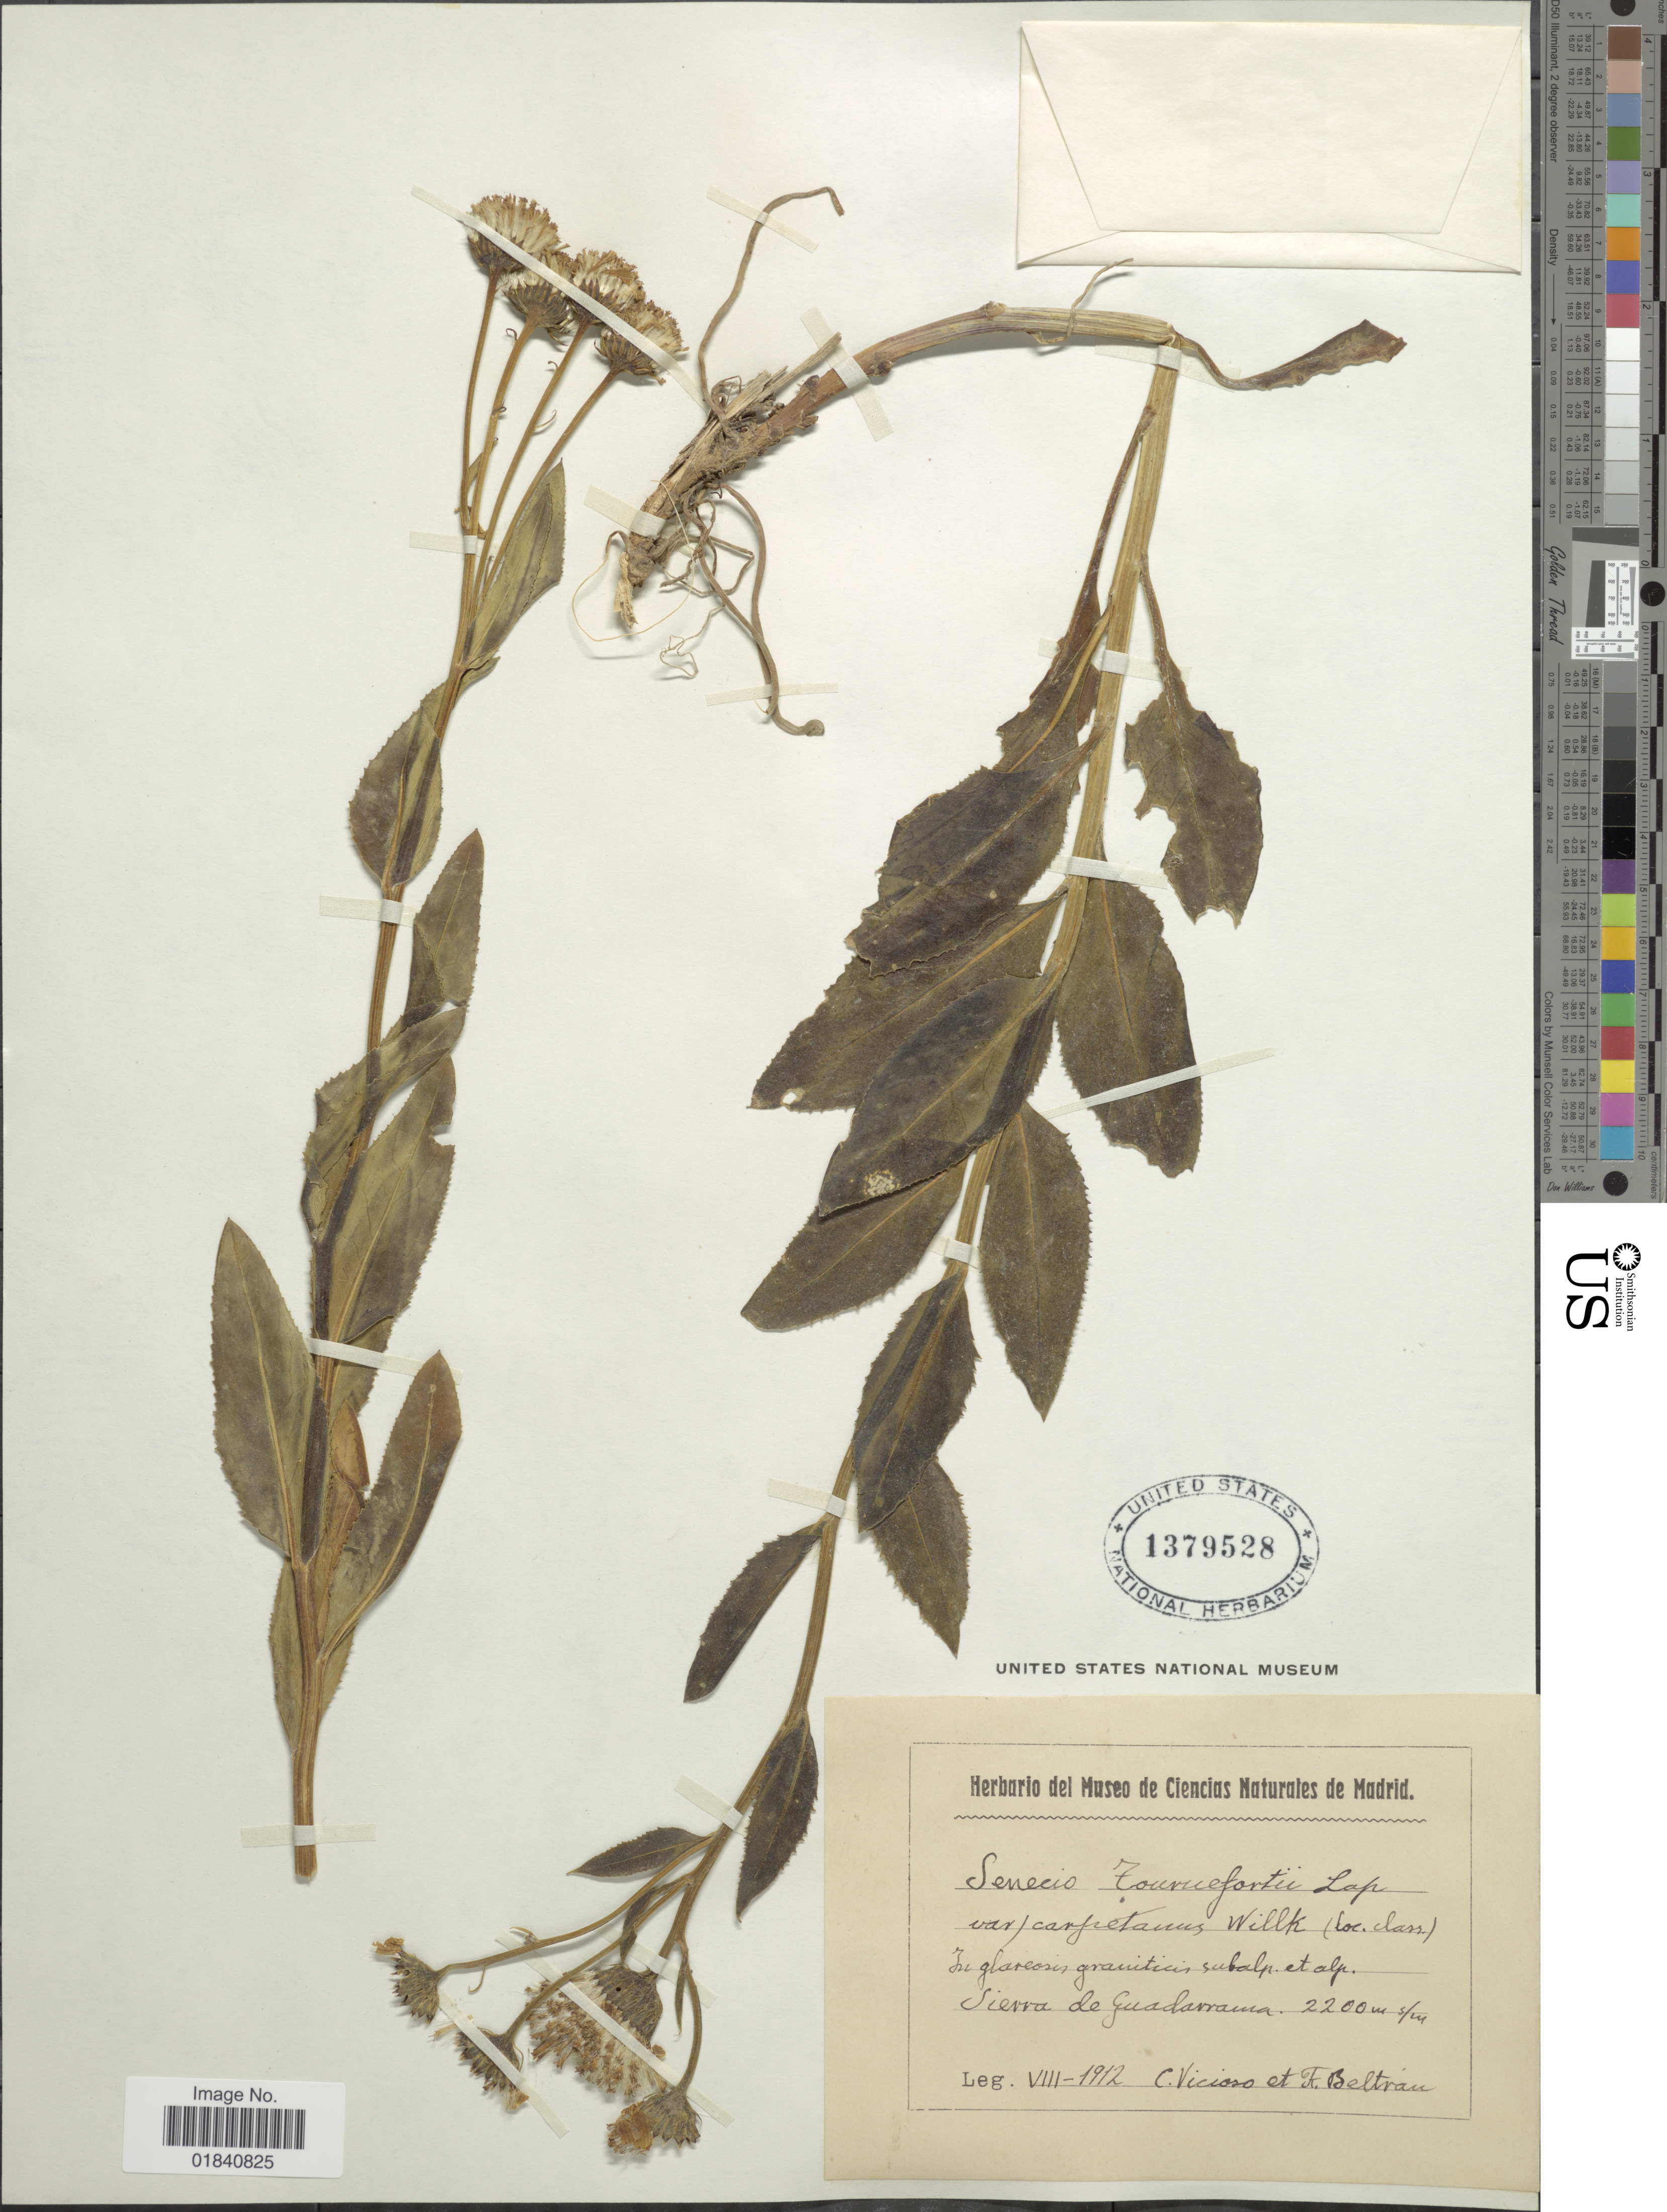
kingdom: Plantae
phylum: Tracheophyta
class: Magnoliopsida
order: Asterales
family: Asteraceae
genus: Senecio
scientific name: Senecio pyrenaicus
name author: L.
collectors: C. Vicioso & F. Beltran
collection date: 1912-08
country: Spain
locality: Sierra de Guadarrama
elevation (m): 2200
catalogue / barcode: US 1379528